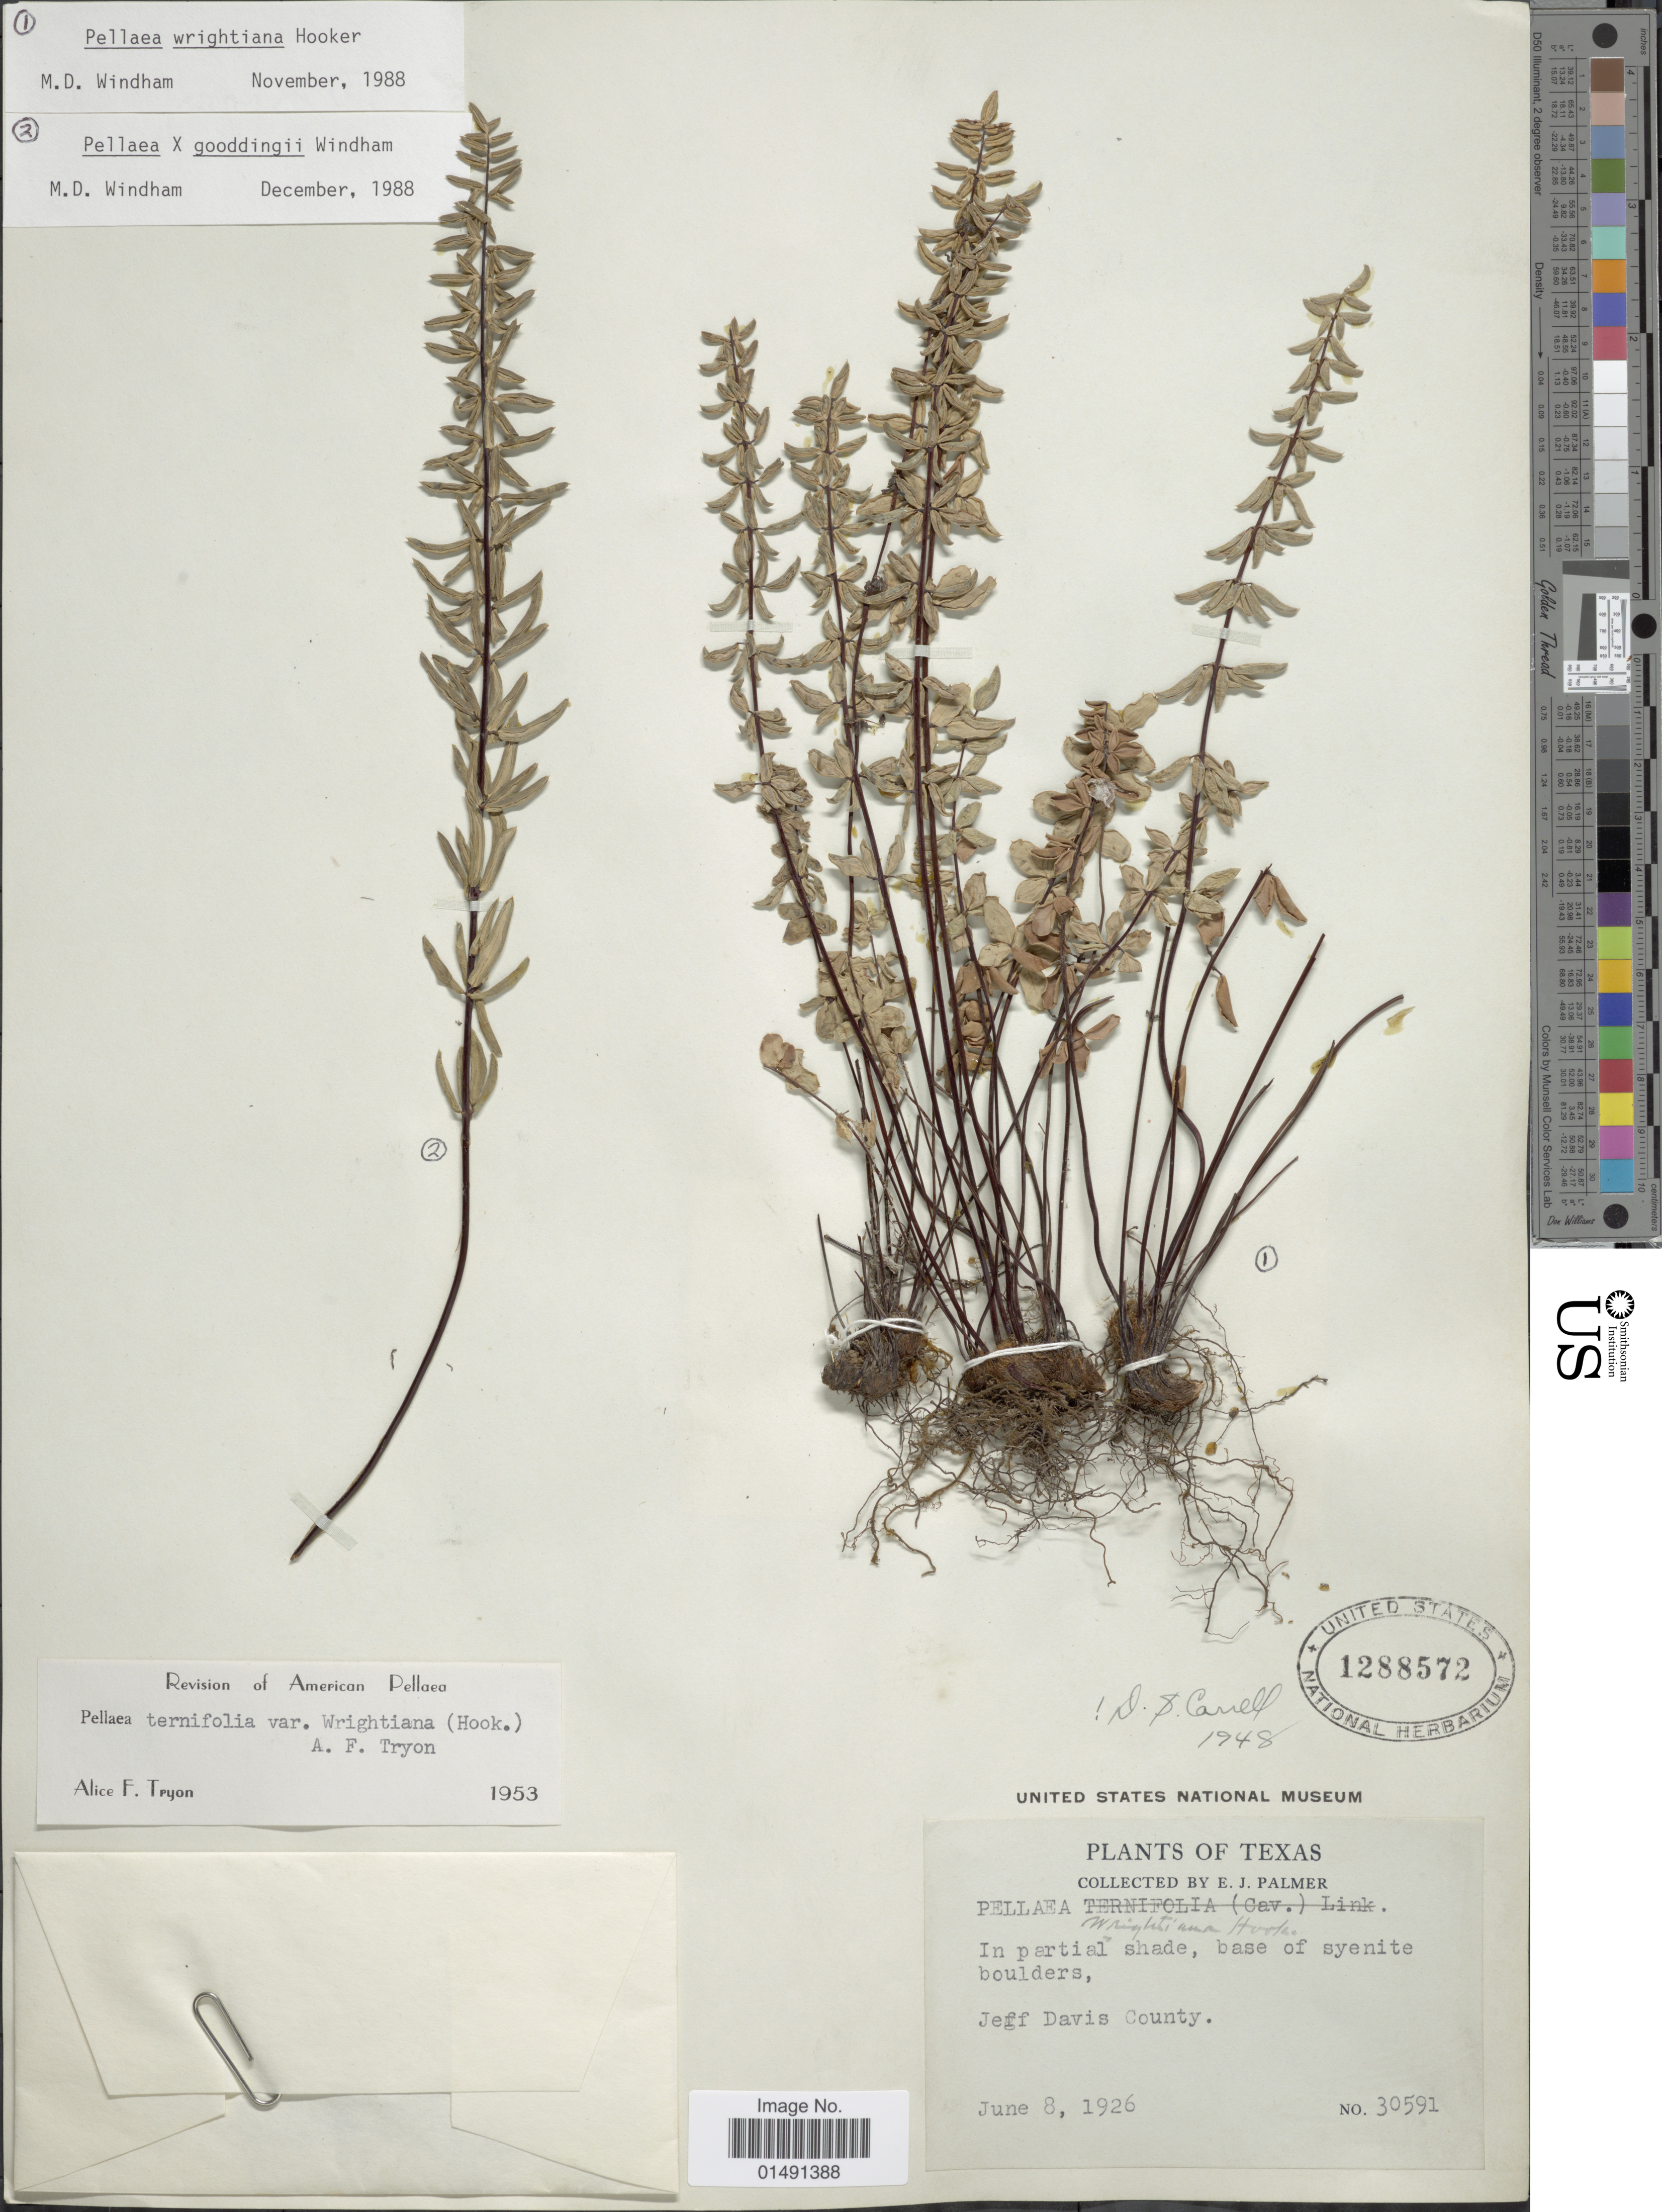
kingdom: Plantae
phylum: Tracheophyta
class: Polypodiopsida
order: Polypodiales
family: Pteridaceae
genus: Pellaea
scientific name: Pellaea x goodingi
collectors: E. J. Palmer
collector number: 30591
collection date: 1926-06-08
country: United States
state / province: Texas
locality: Jeff Davis County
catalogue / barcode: US 1288572